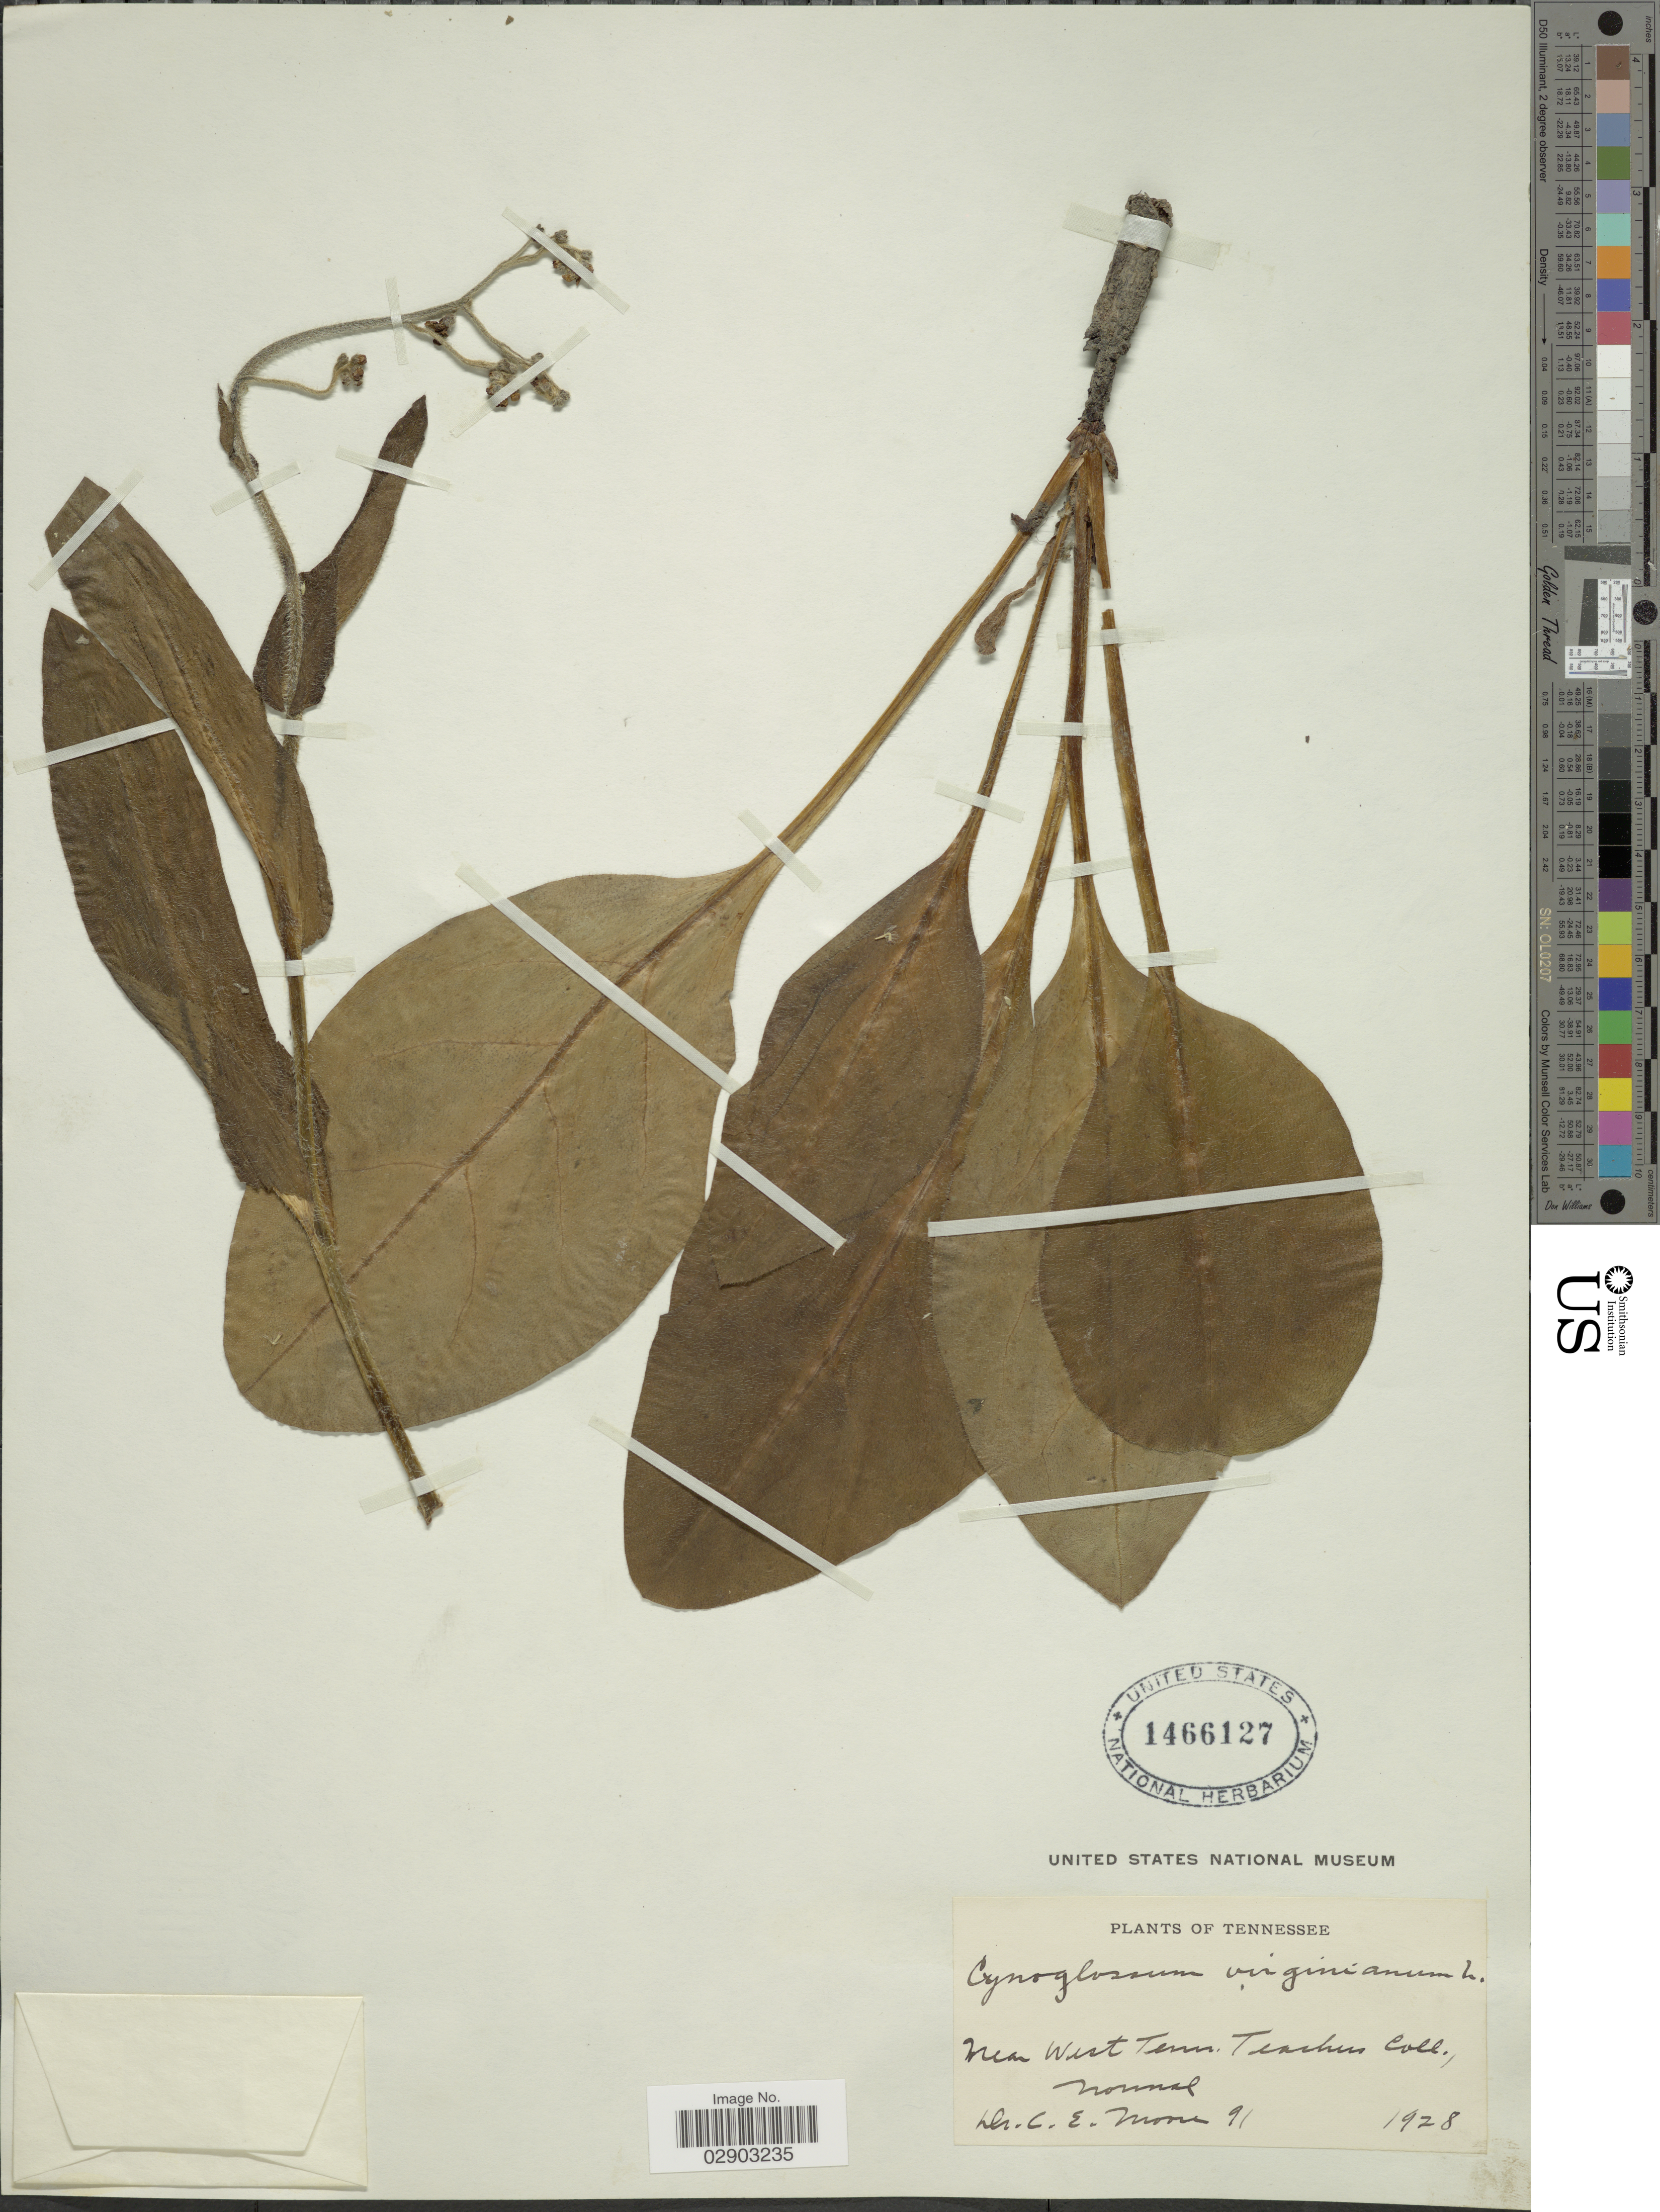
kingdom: Plantae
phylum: Tracheophyta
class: Magnoliopsida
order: Boraginales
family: Boraginaceae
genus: Cynoglossum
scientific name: Cynoglossum virginianum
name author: L.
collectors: C. Moore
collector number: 91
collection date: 1928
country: United States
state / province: Tennessee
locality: Near West Tenn. Teachers Coll.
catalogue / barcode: US 1466127